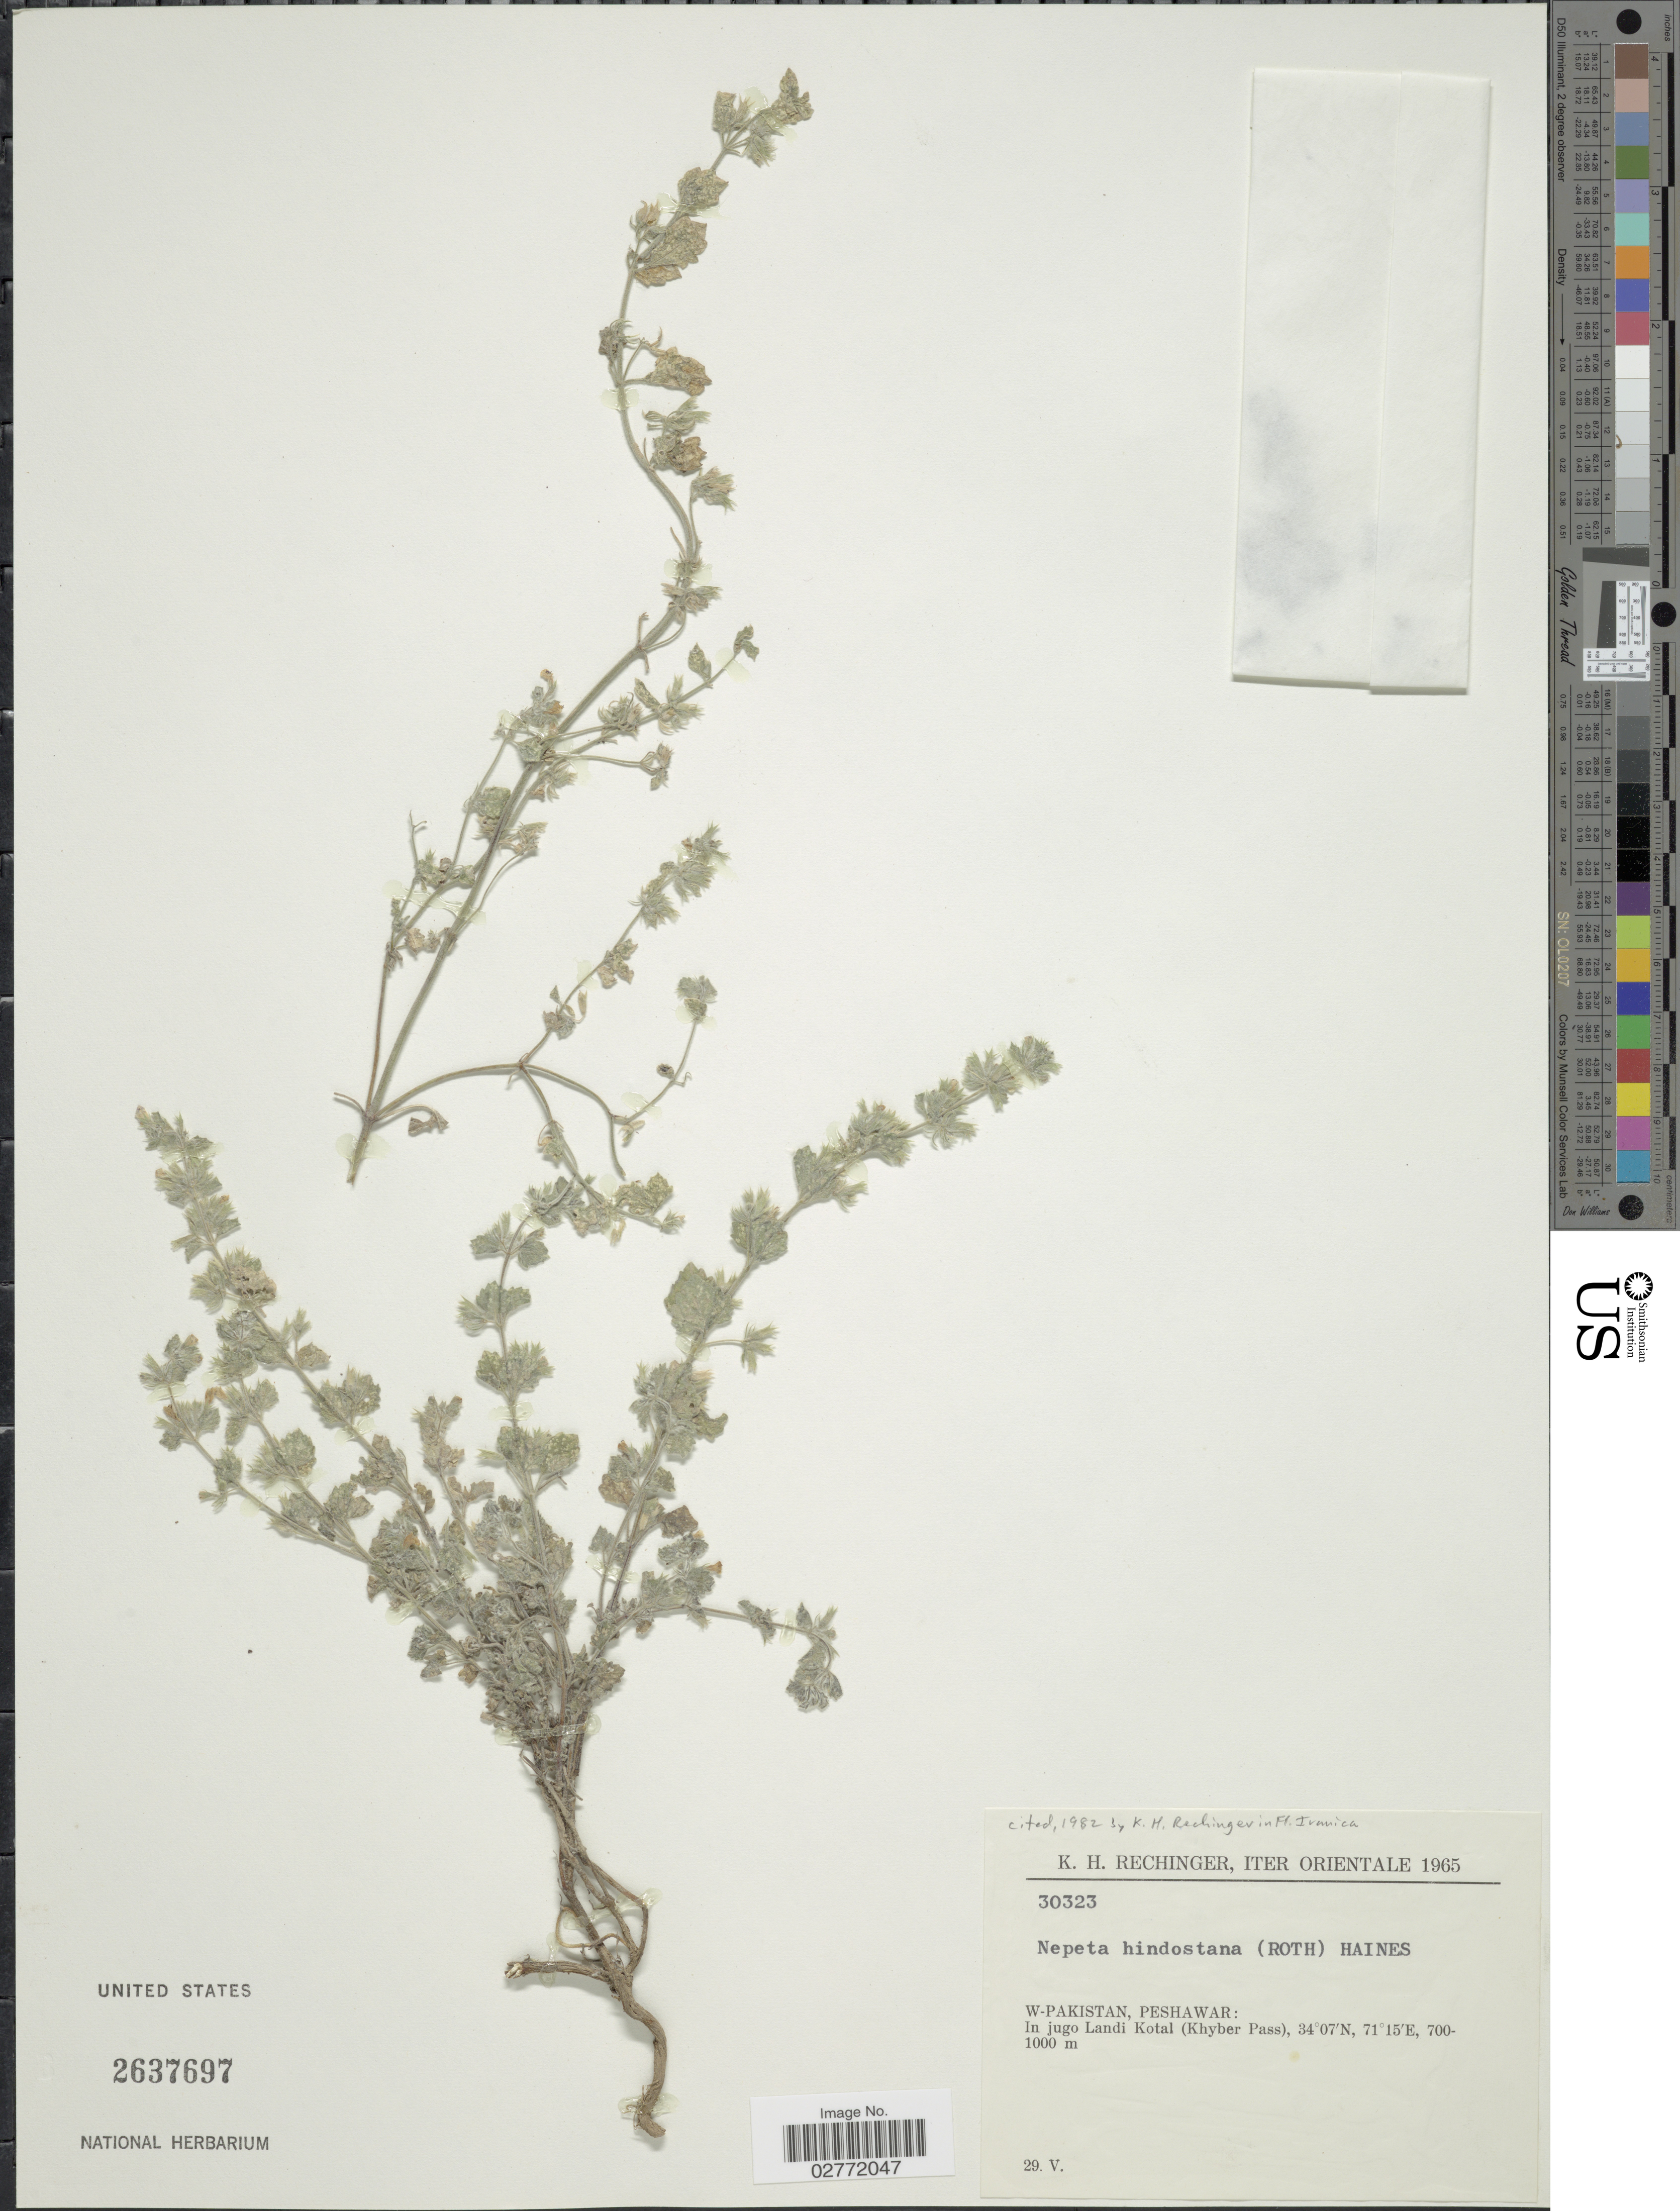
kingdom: Plantae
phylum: Tracheophyta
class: Magnoliopsida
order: Lamiales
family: Lamiaceae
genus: Nepeta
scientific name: Nepeta hindostana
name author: (B. Heyne ex Roth) Haines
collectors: K. H. Rechinger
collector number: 30323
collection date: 1965-05-29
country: Pakistan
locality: Orientale. W-Pakistan, Peshawar, In jugo Landi Kotal (Khyber Pass).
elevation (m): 700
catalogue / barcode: US 2637697